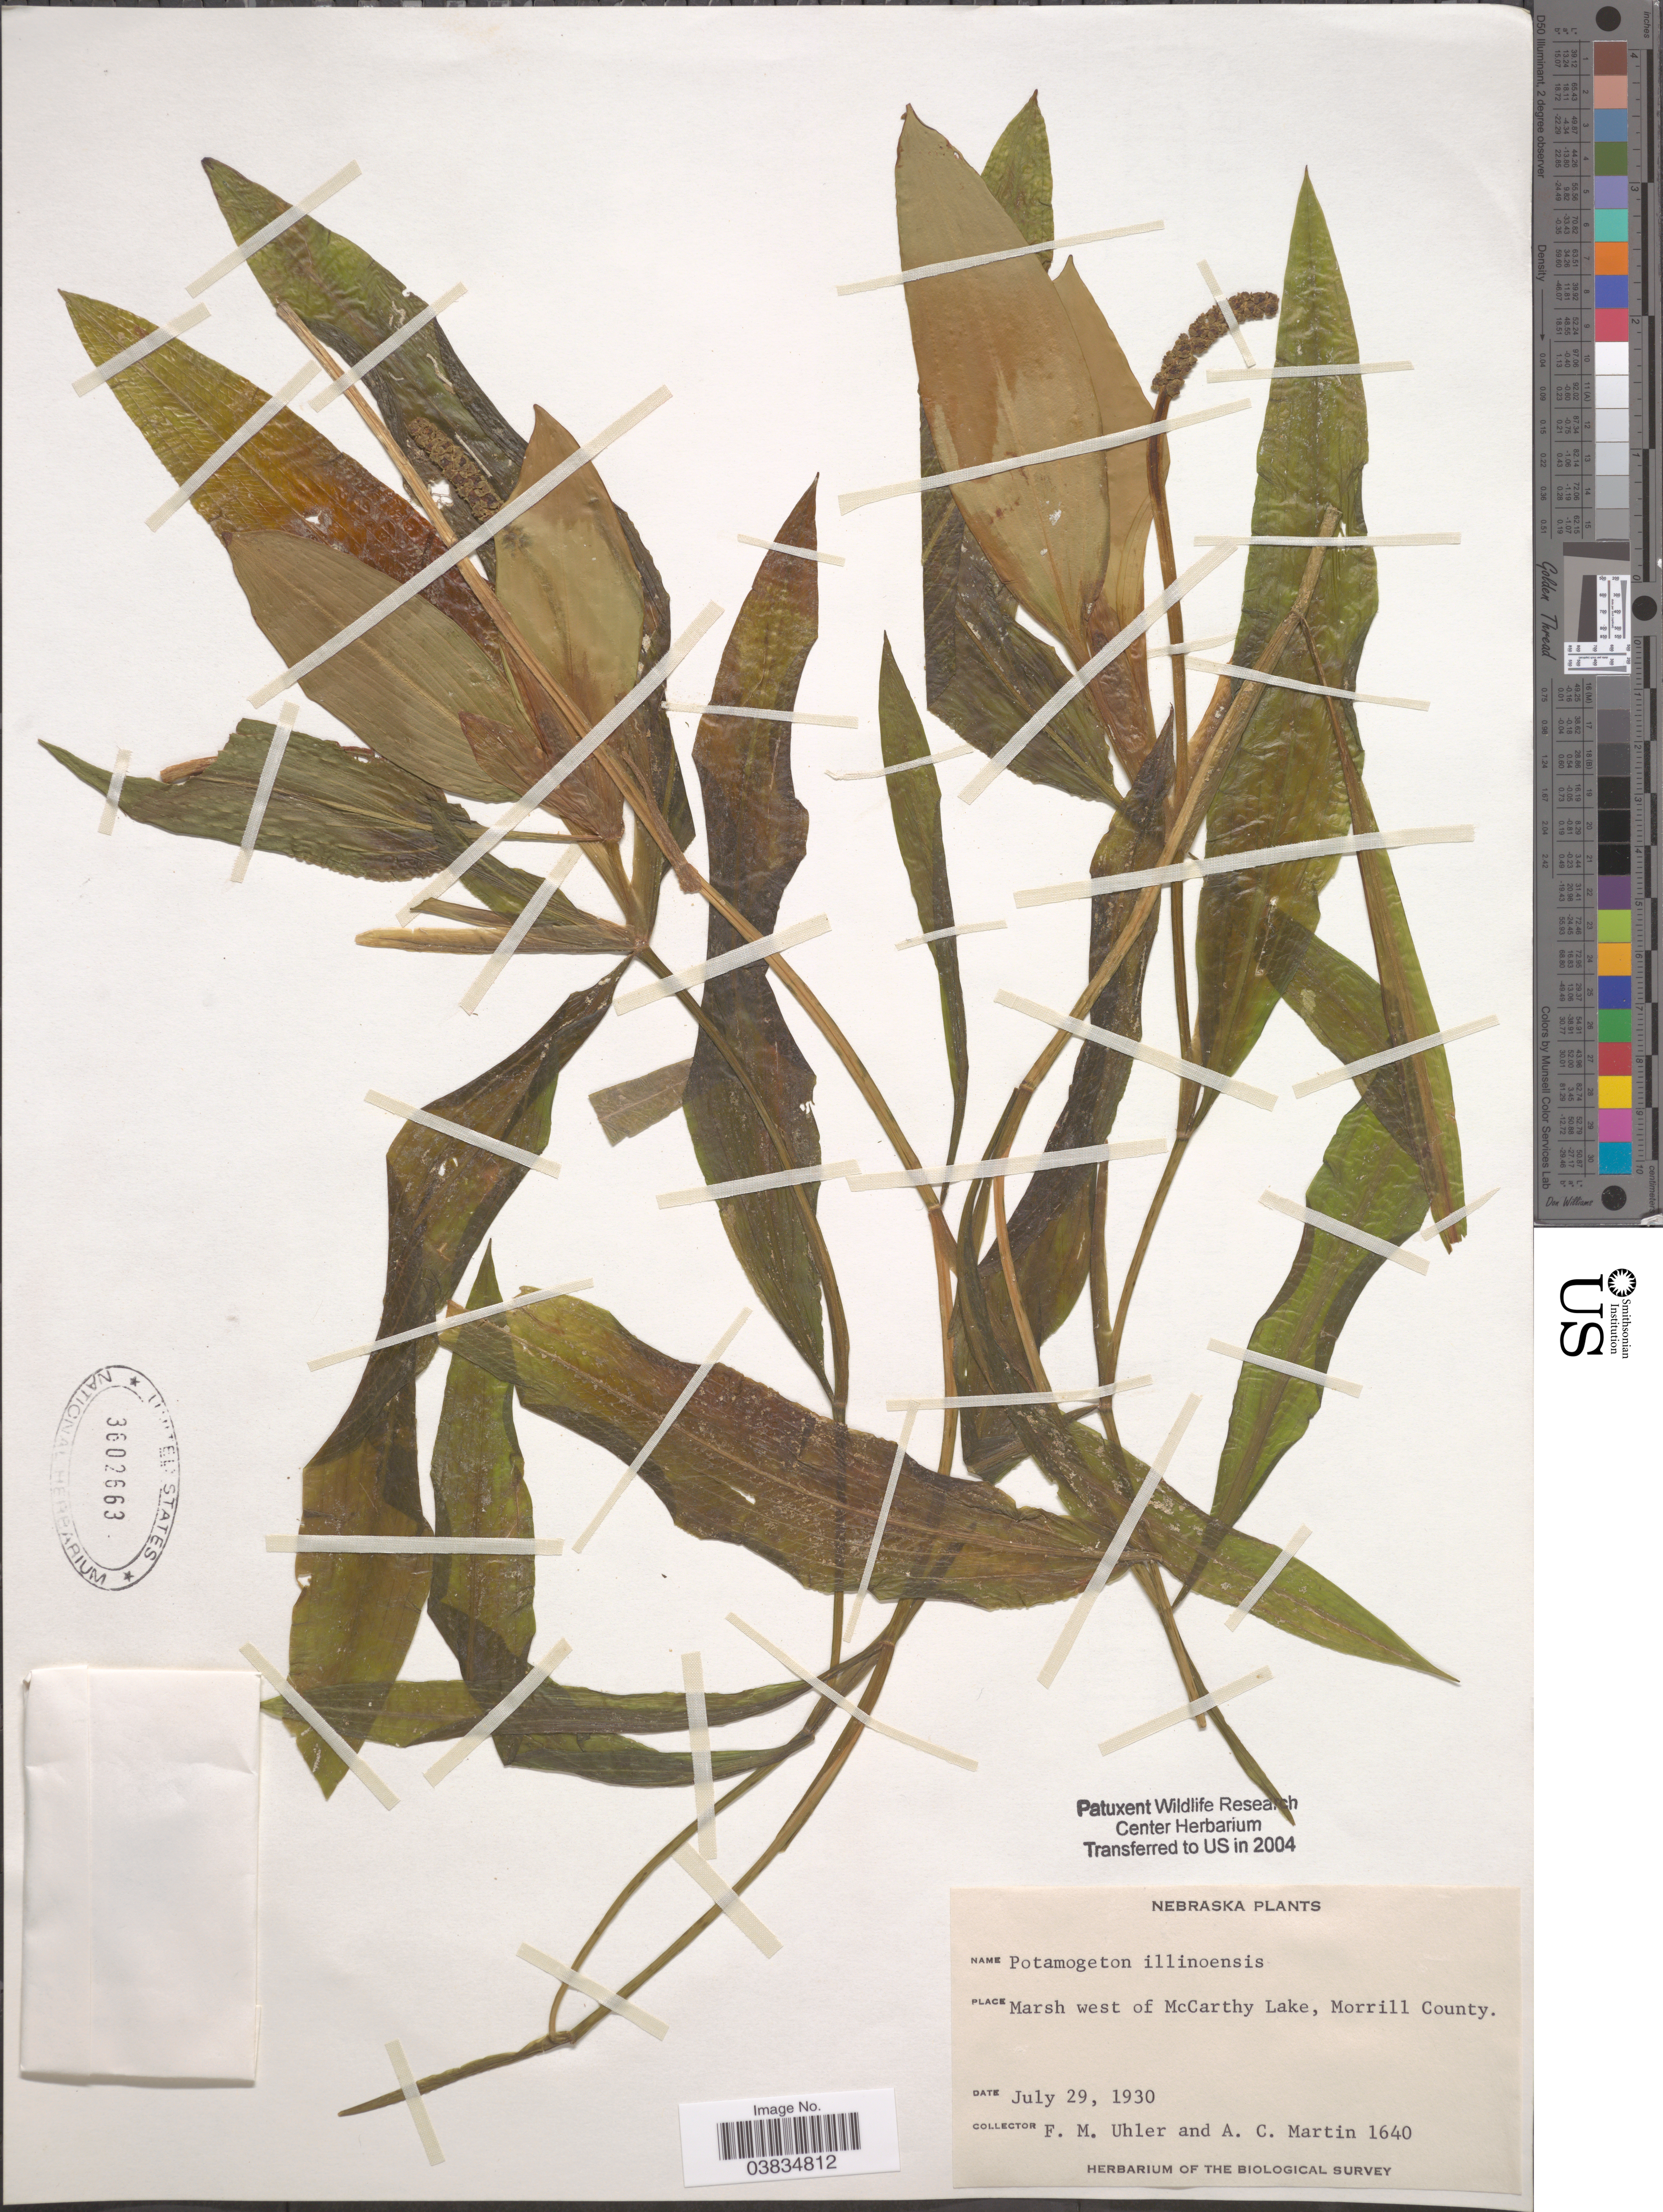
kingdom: Plantae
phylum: Tracheophyta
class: Liliopsida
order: Alismatales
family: Potamogetonaceae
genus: Potamogeton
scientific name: Potamogeton illinoensis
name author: Morong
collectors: F. M. Uhler & A. C. Martin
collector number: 1640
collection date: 1930-07-29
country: United States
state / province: Nebraska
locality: Marsh west of McCarthy Lake, Morrill County.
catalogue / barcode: US 3602663